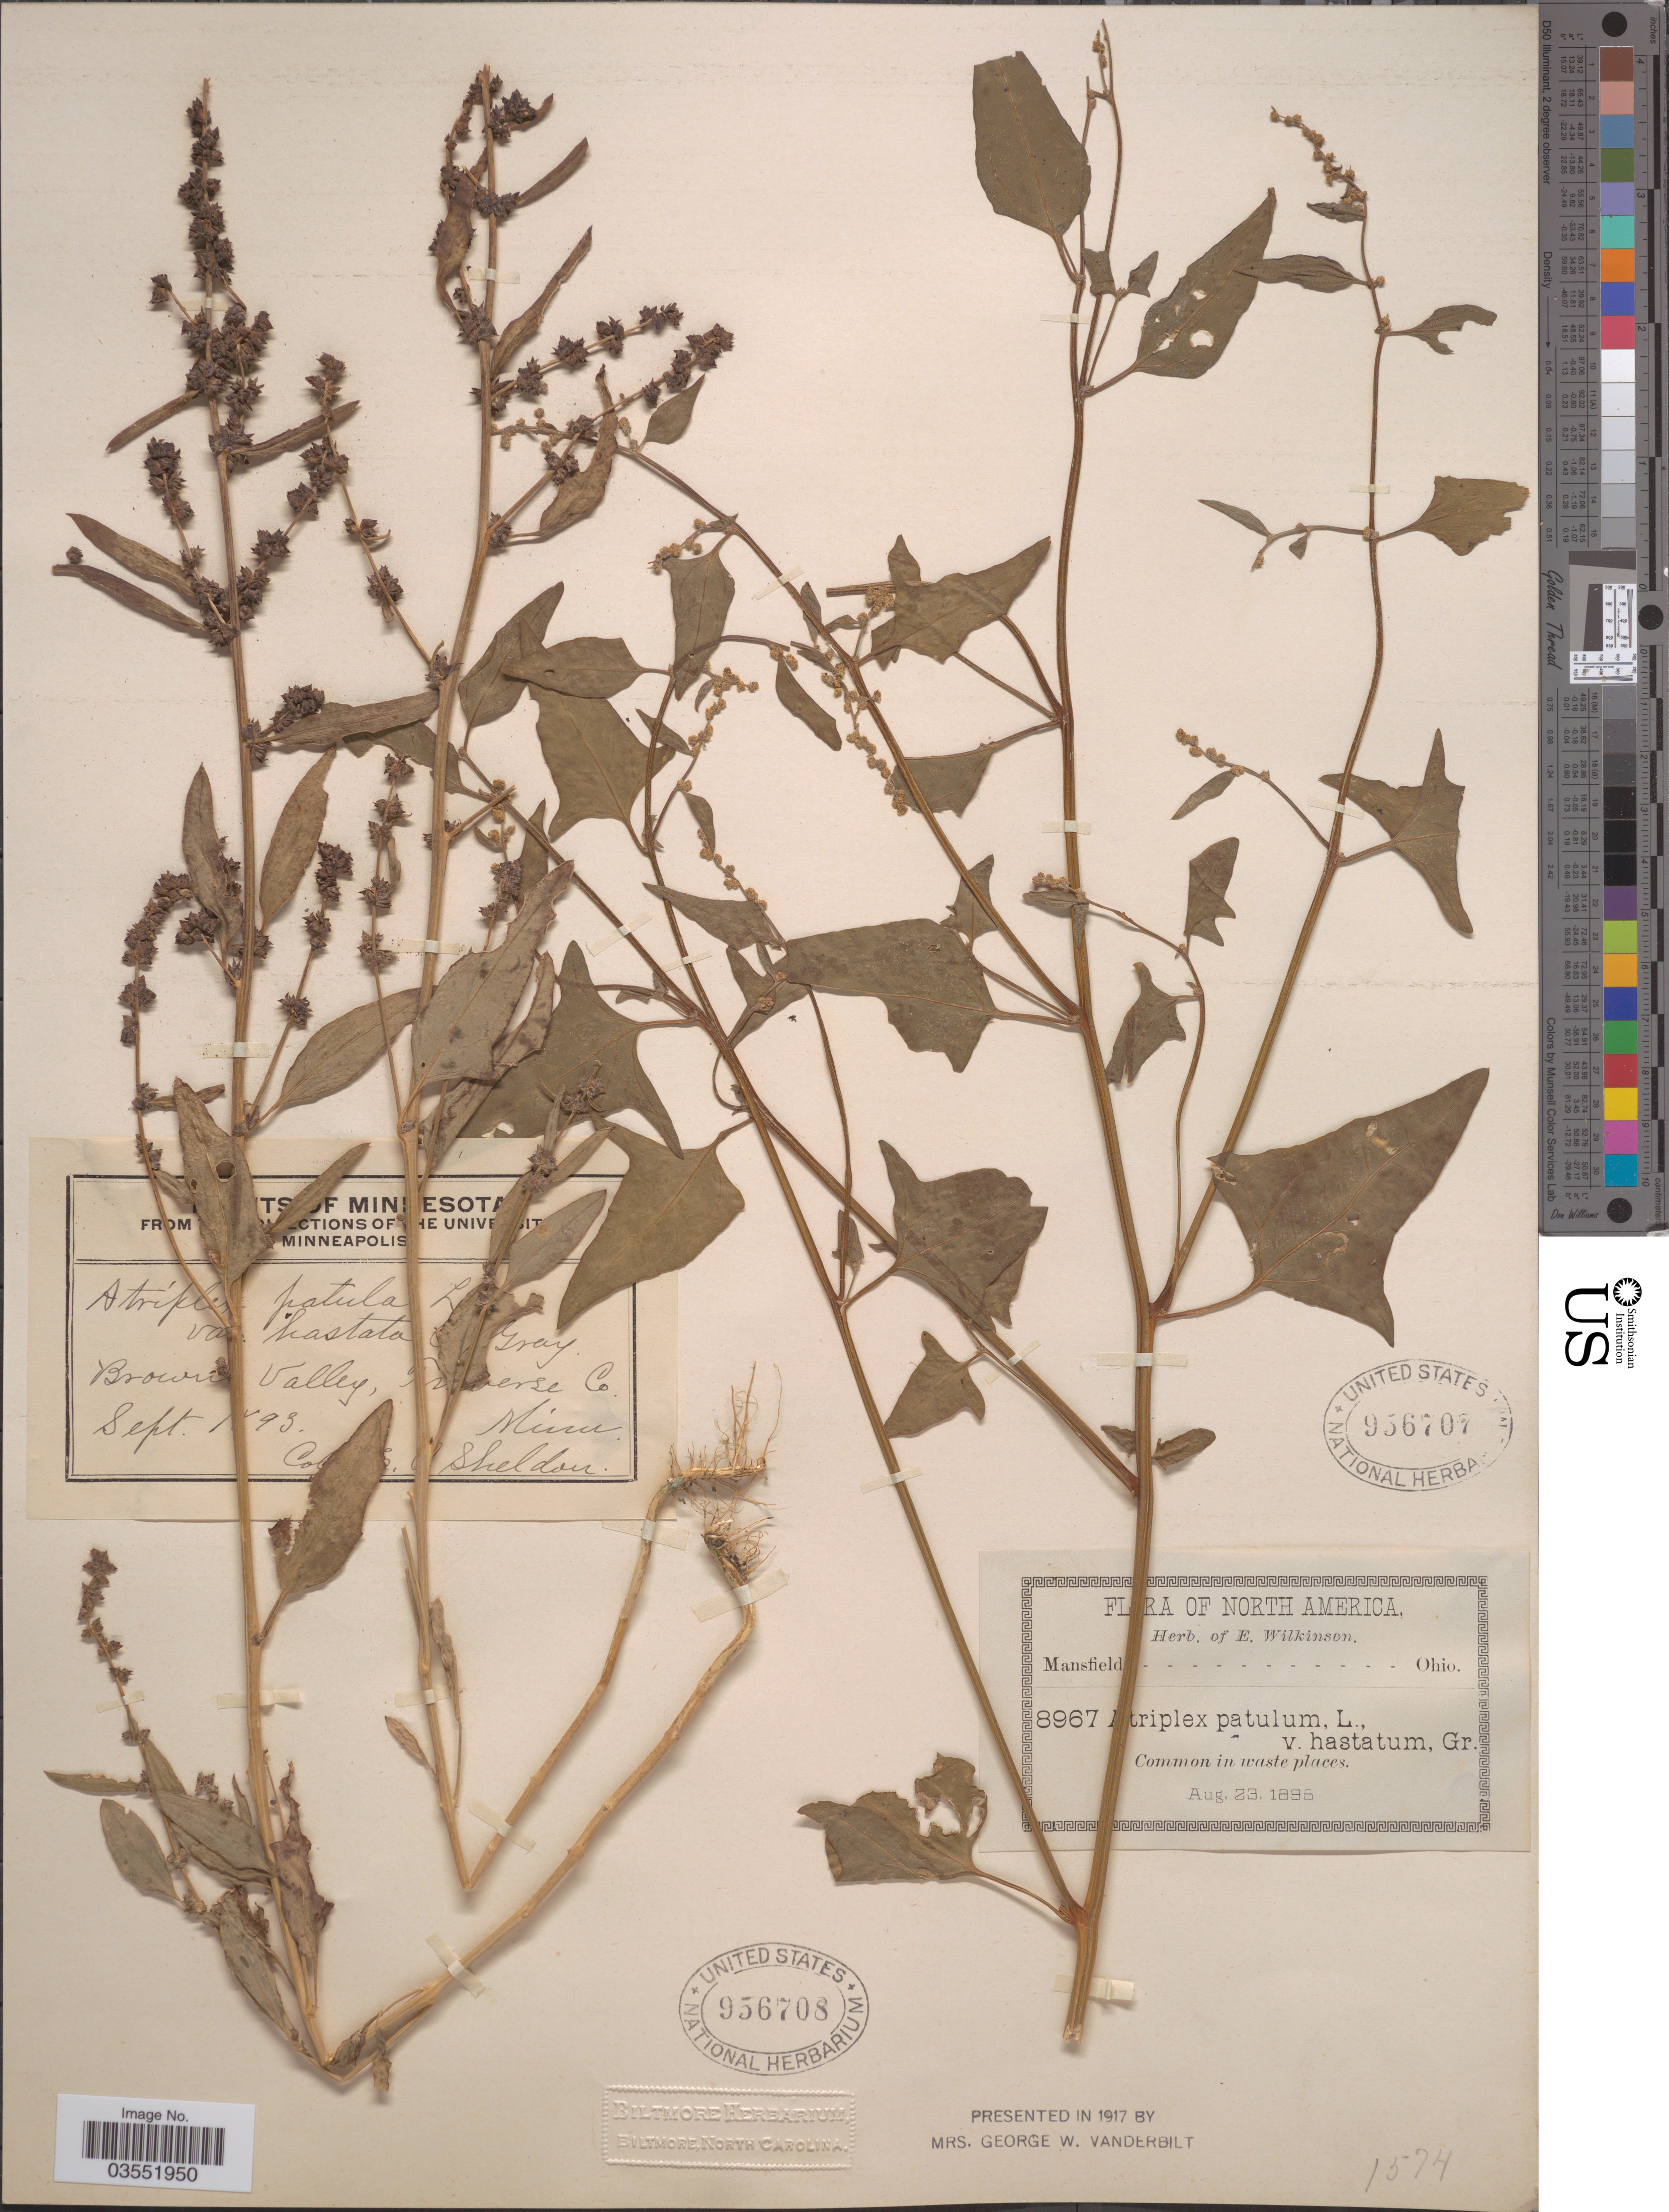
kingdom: Plantae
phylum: Tracheophyta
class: Magnoliopsida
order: Caryophyllales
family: Amaranthaceae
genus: Atriplex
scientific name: Atriplex hastata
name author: L.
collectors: ex herb. E. Wilkinson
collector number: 8967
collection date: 1896-08-23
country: United States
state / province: Ohio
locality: Mansfield.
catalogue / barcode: US 956707-2